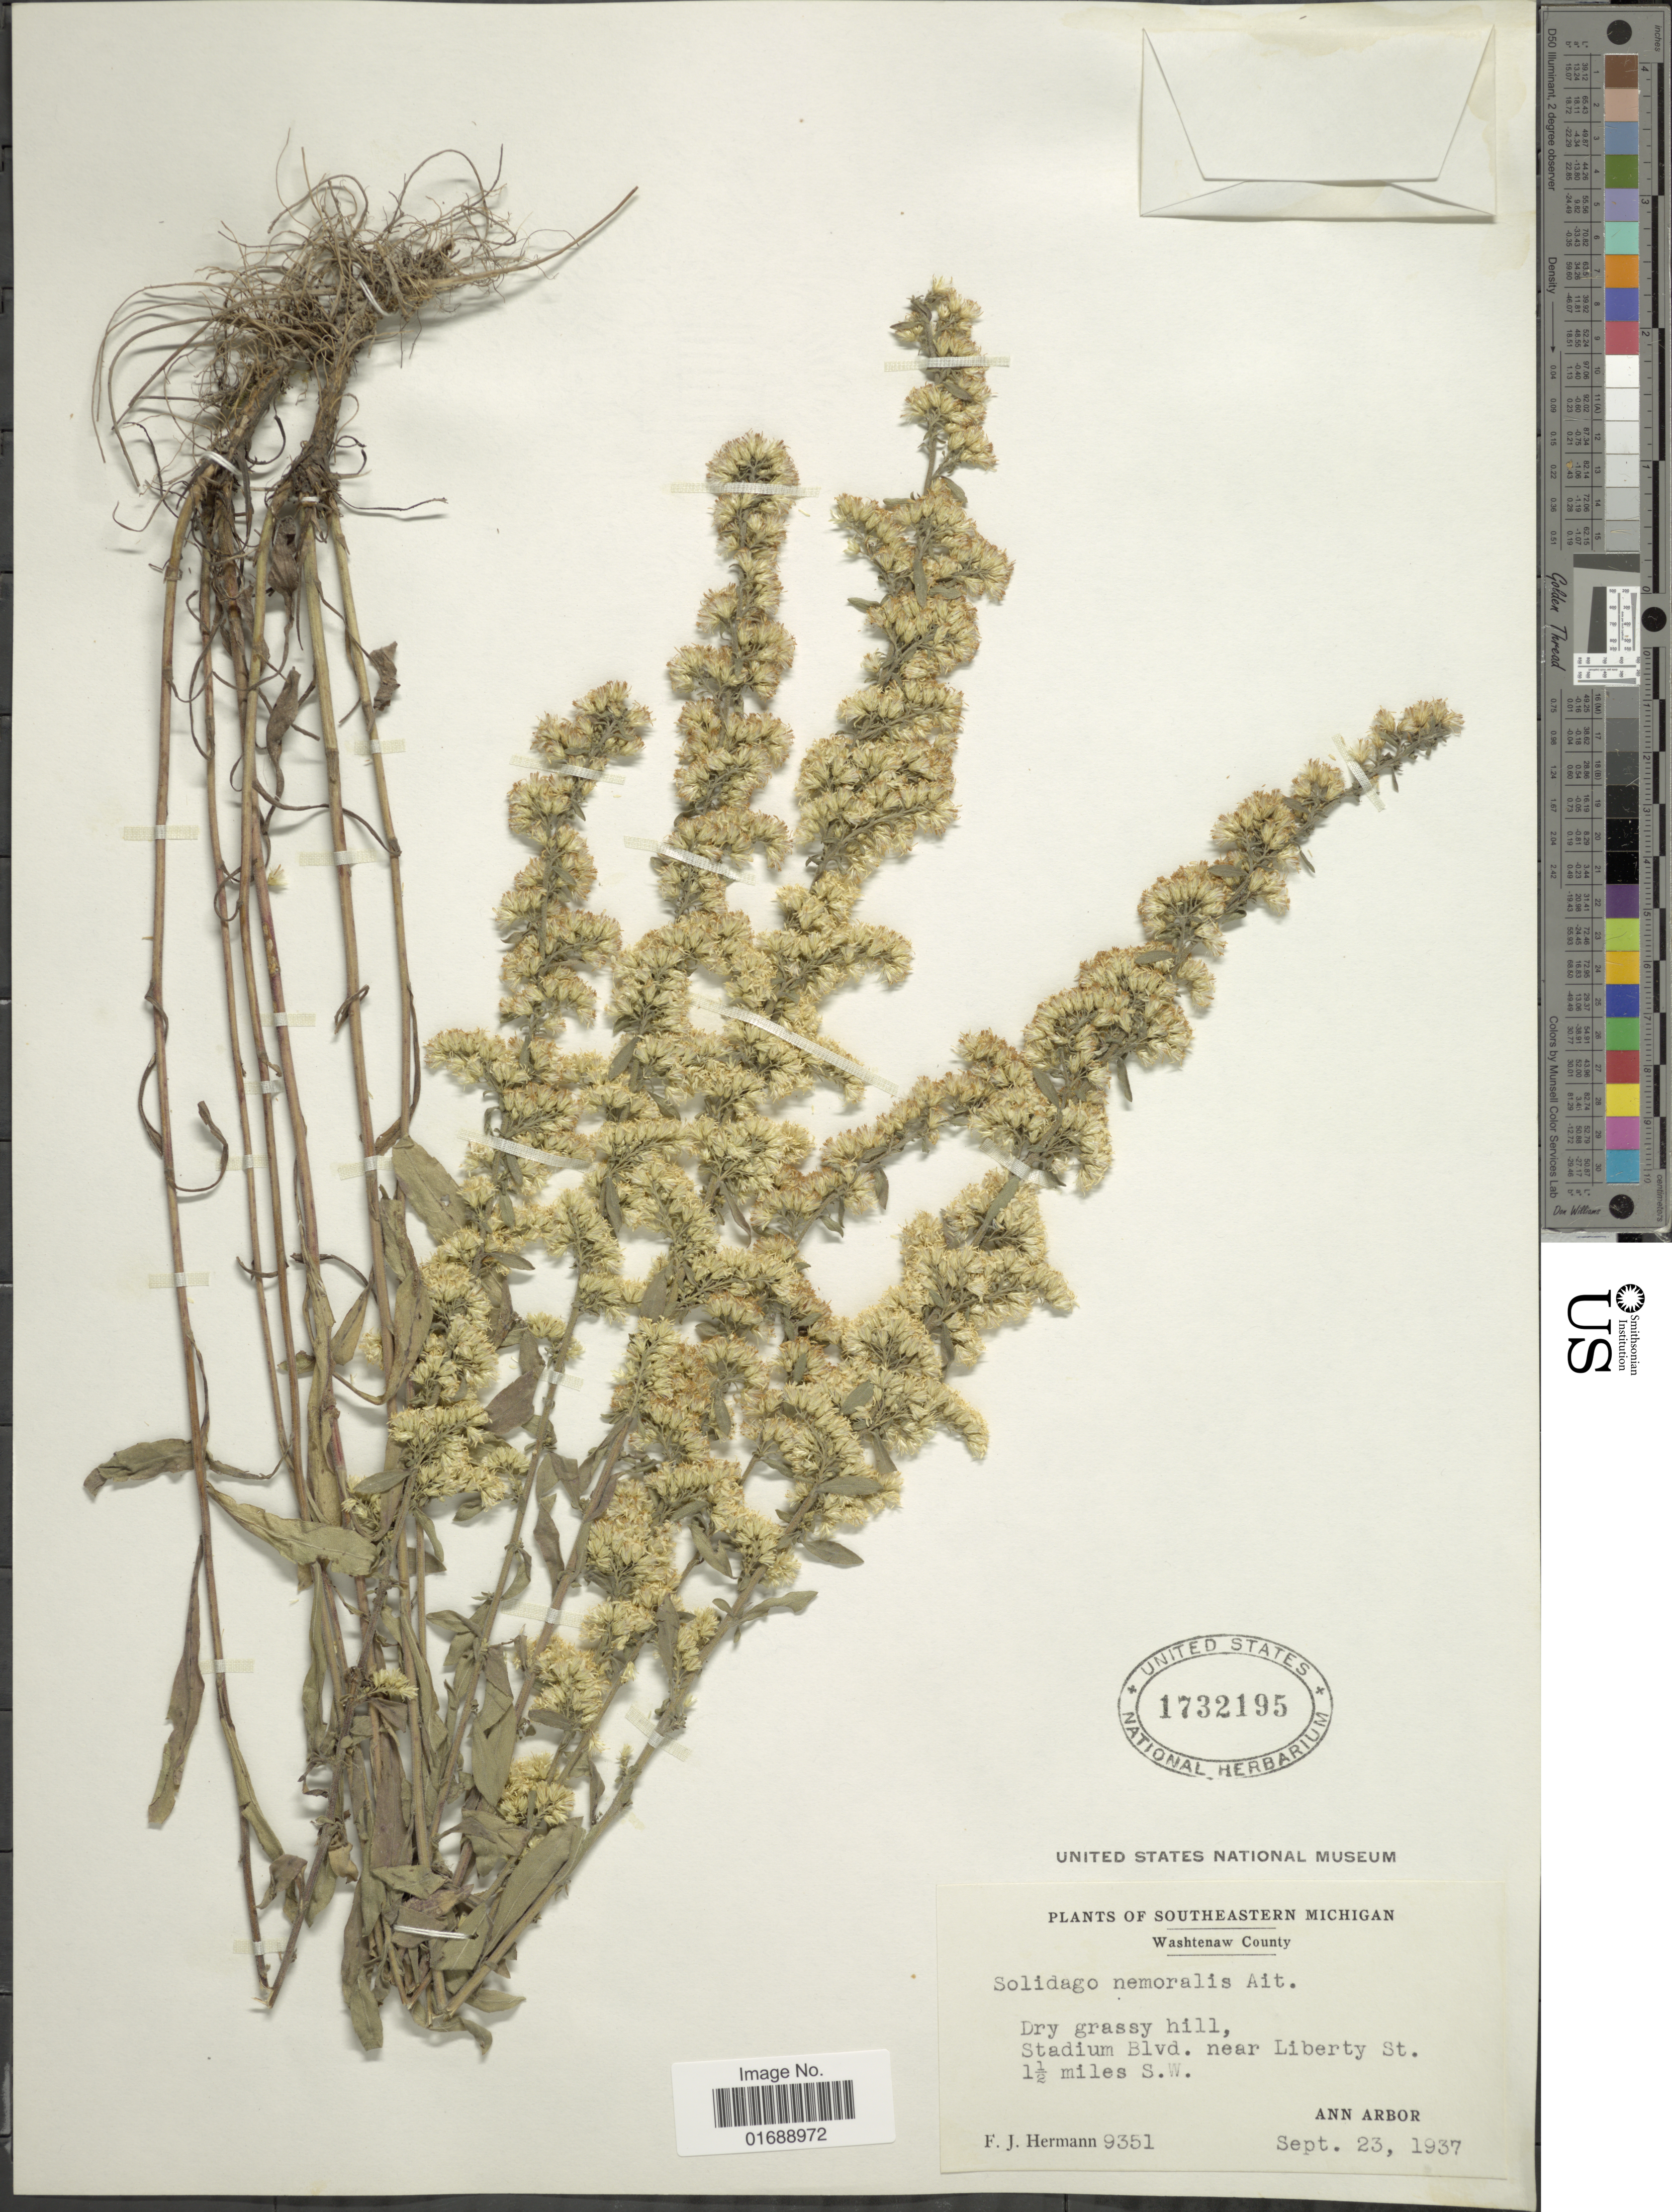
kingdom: Plantae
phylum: Tracheophyta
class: Magnoliopsida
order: Asterales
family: Asteraceae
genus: Solidago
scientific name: Solidago nemoralis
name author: Aiton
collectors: F. J. Hermann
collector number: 9351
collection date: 1937-09-23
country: United States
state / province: Michigan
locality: Washtenaw County, Stadium Blvd. near Liberty St. 1 ½ miles S.W. , Ann Arbor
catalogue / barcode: US 1732195